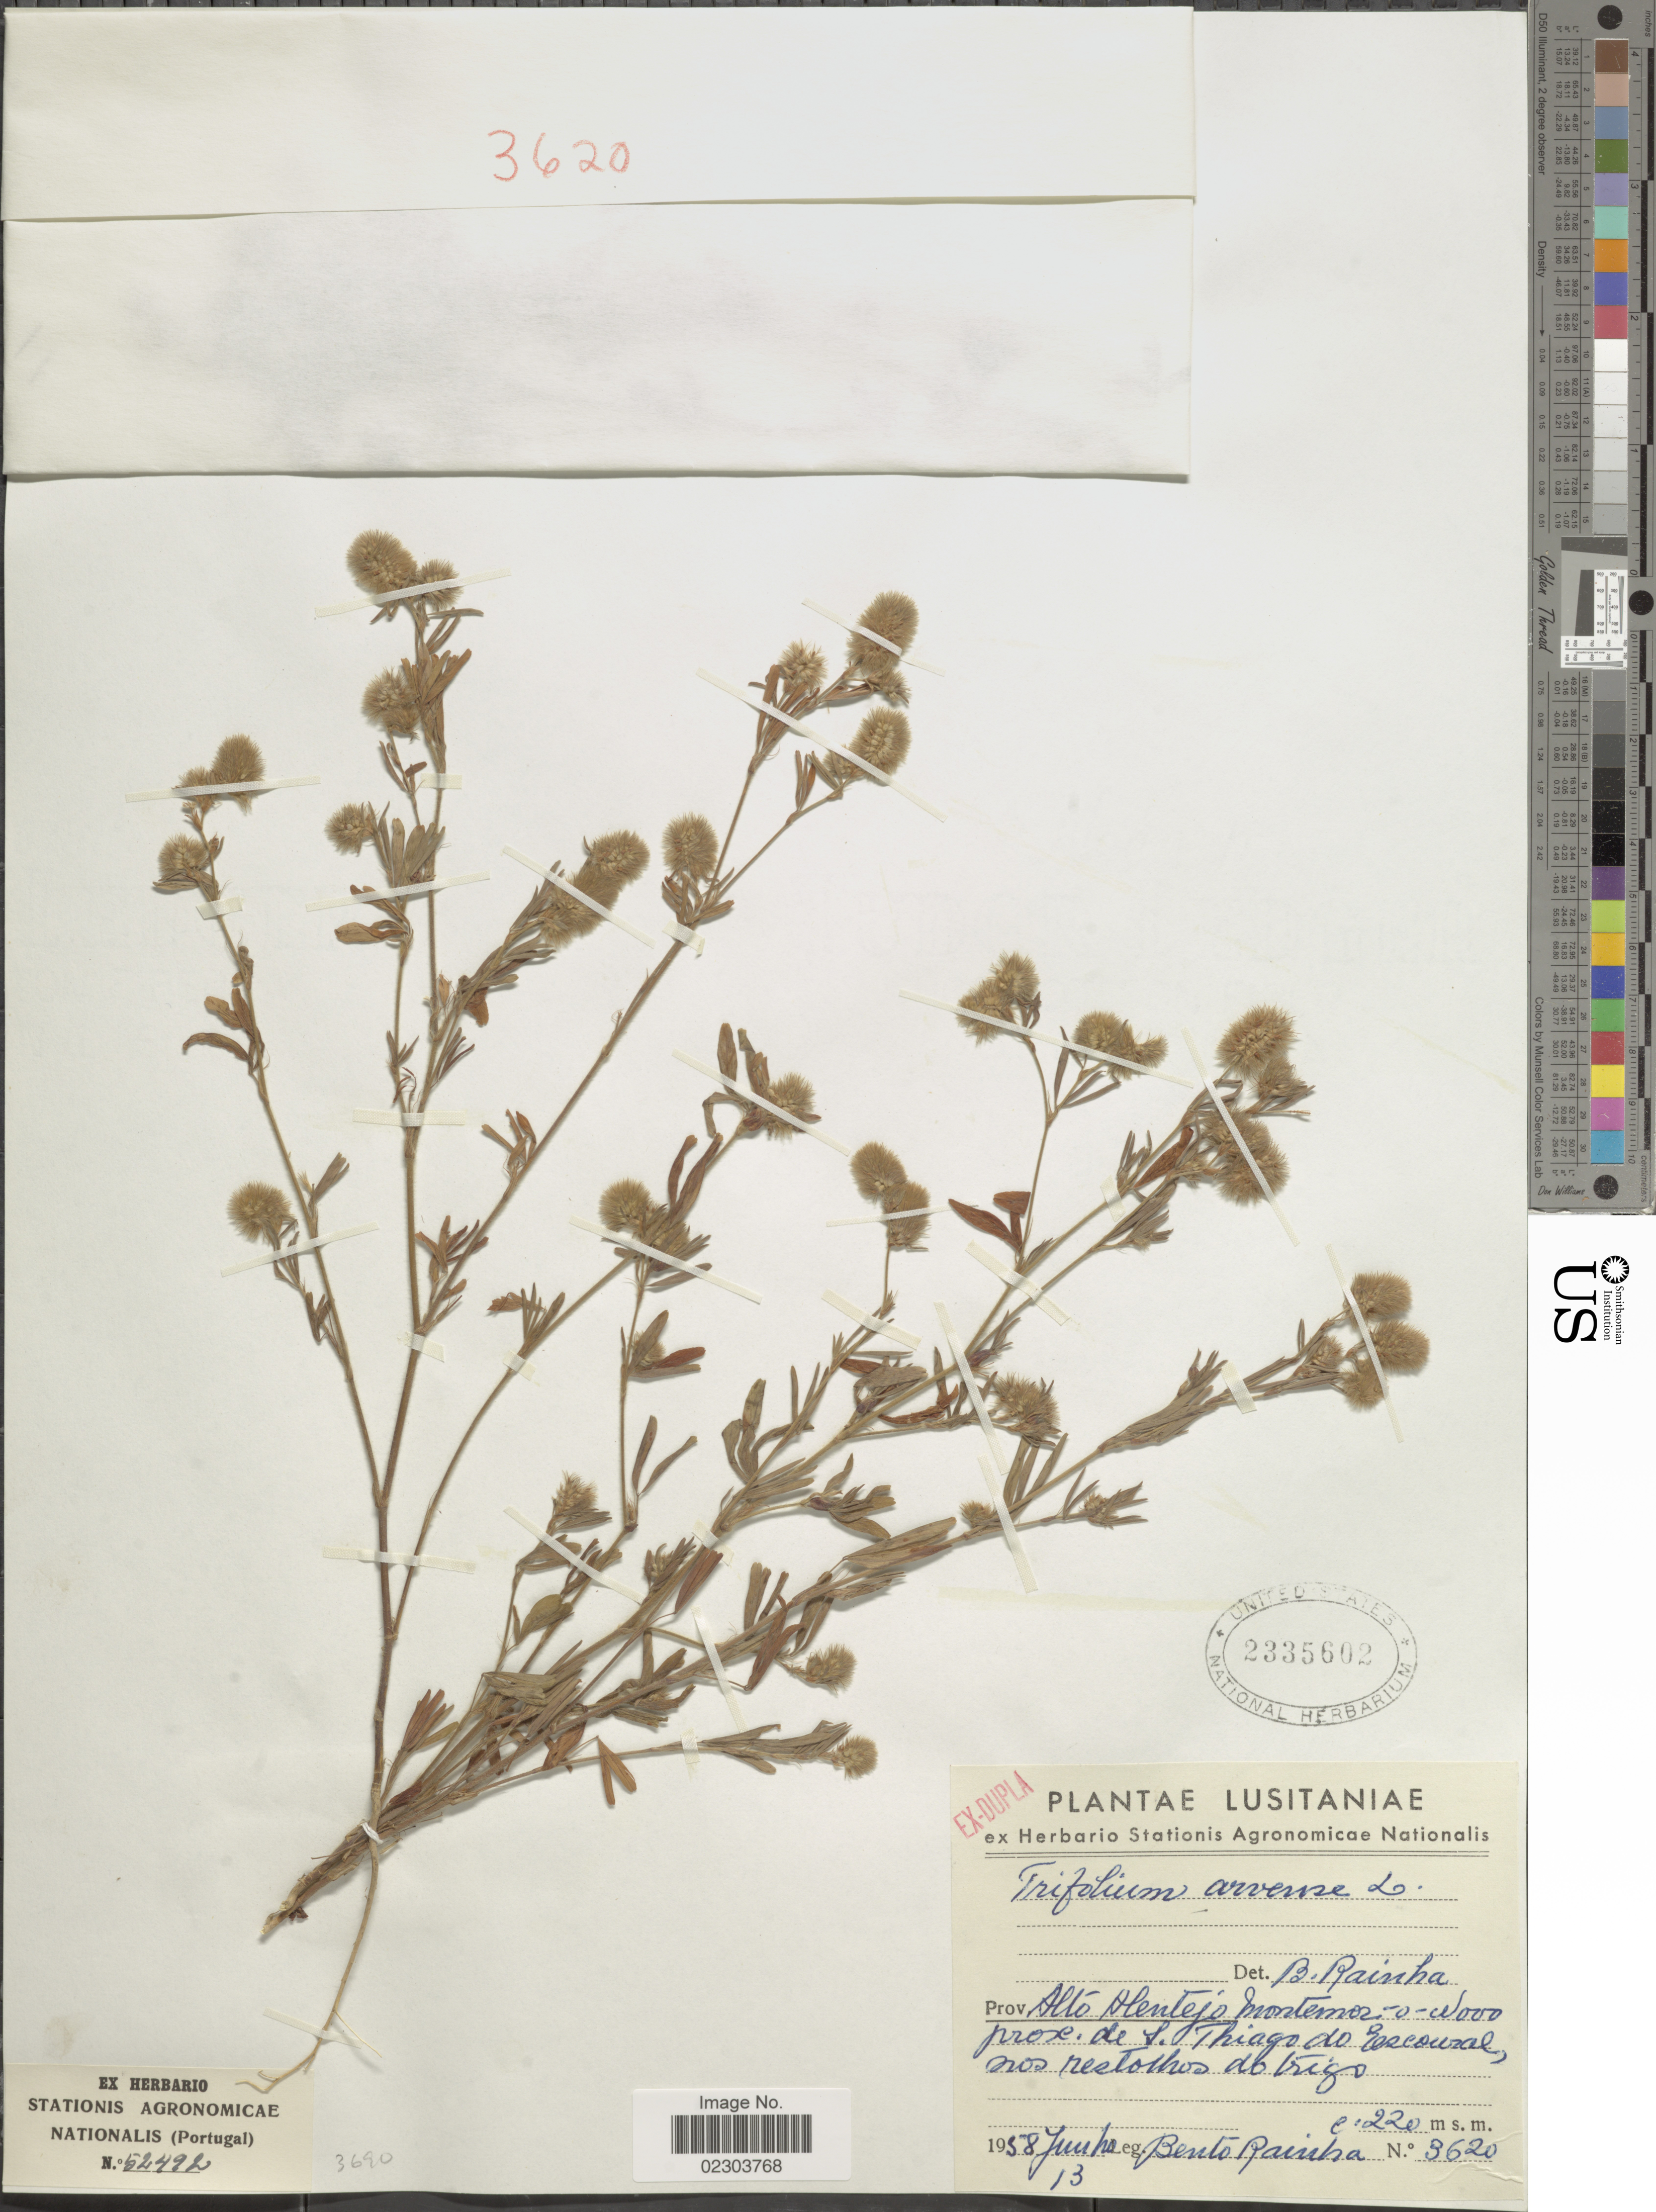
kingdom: Plantae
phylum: Tracheophyta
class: Magnoliopsida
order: Fabales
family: Fabaceae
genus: Trifolium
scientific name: Trifolium arvense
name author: L.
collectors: B. Rainha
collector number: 3620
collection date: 1958-06-13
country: Portugal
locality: Lusitaniae, Alto Hentejo monstermoor-o-wood prose de S. Thiago do Escowal, nos restolhos do trigo [interpreted]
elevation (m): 220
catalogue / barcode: US 2335602